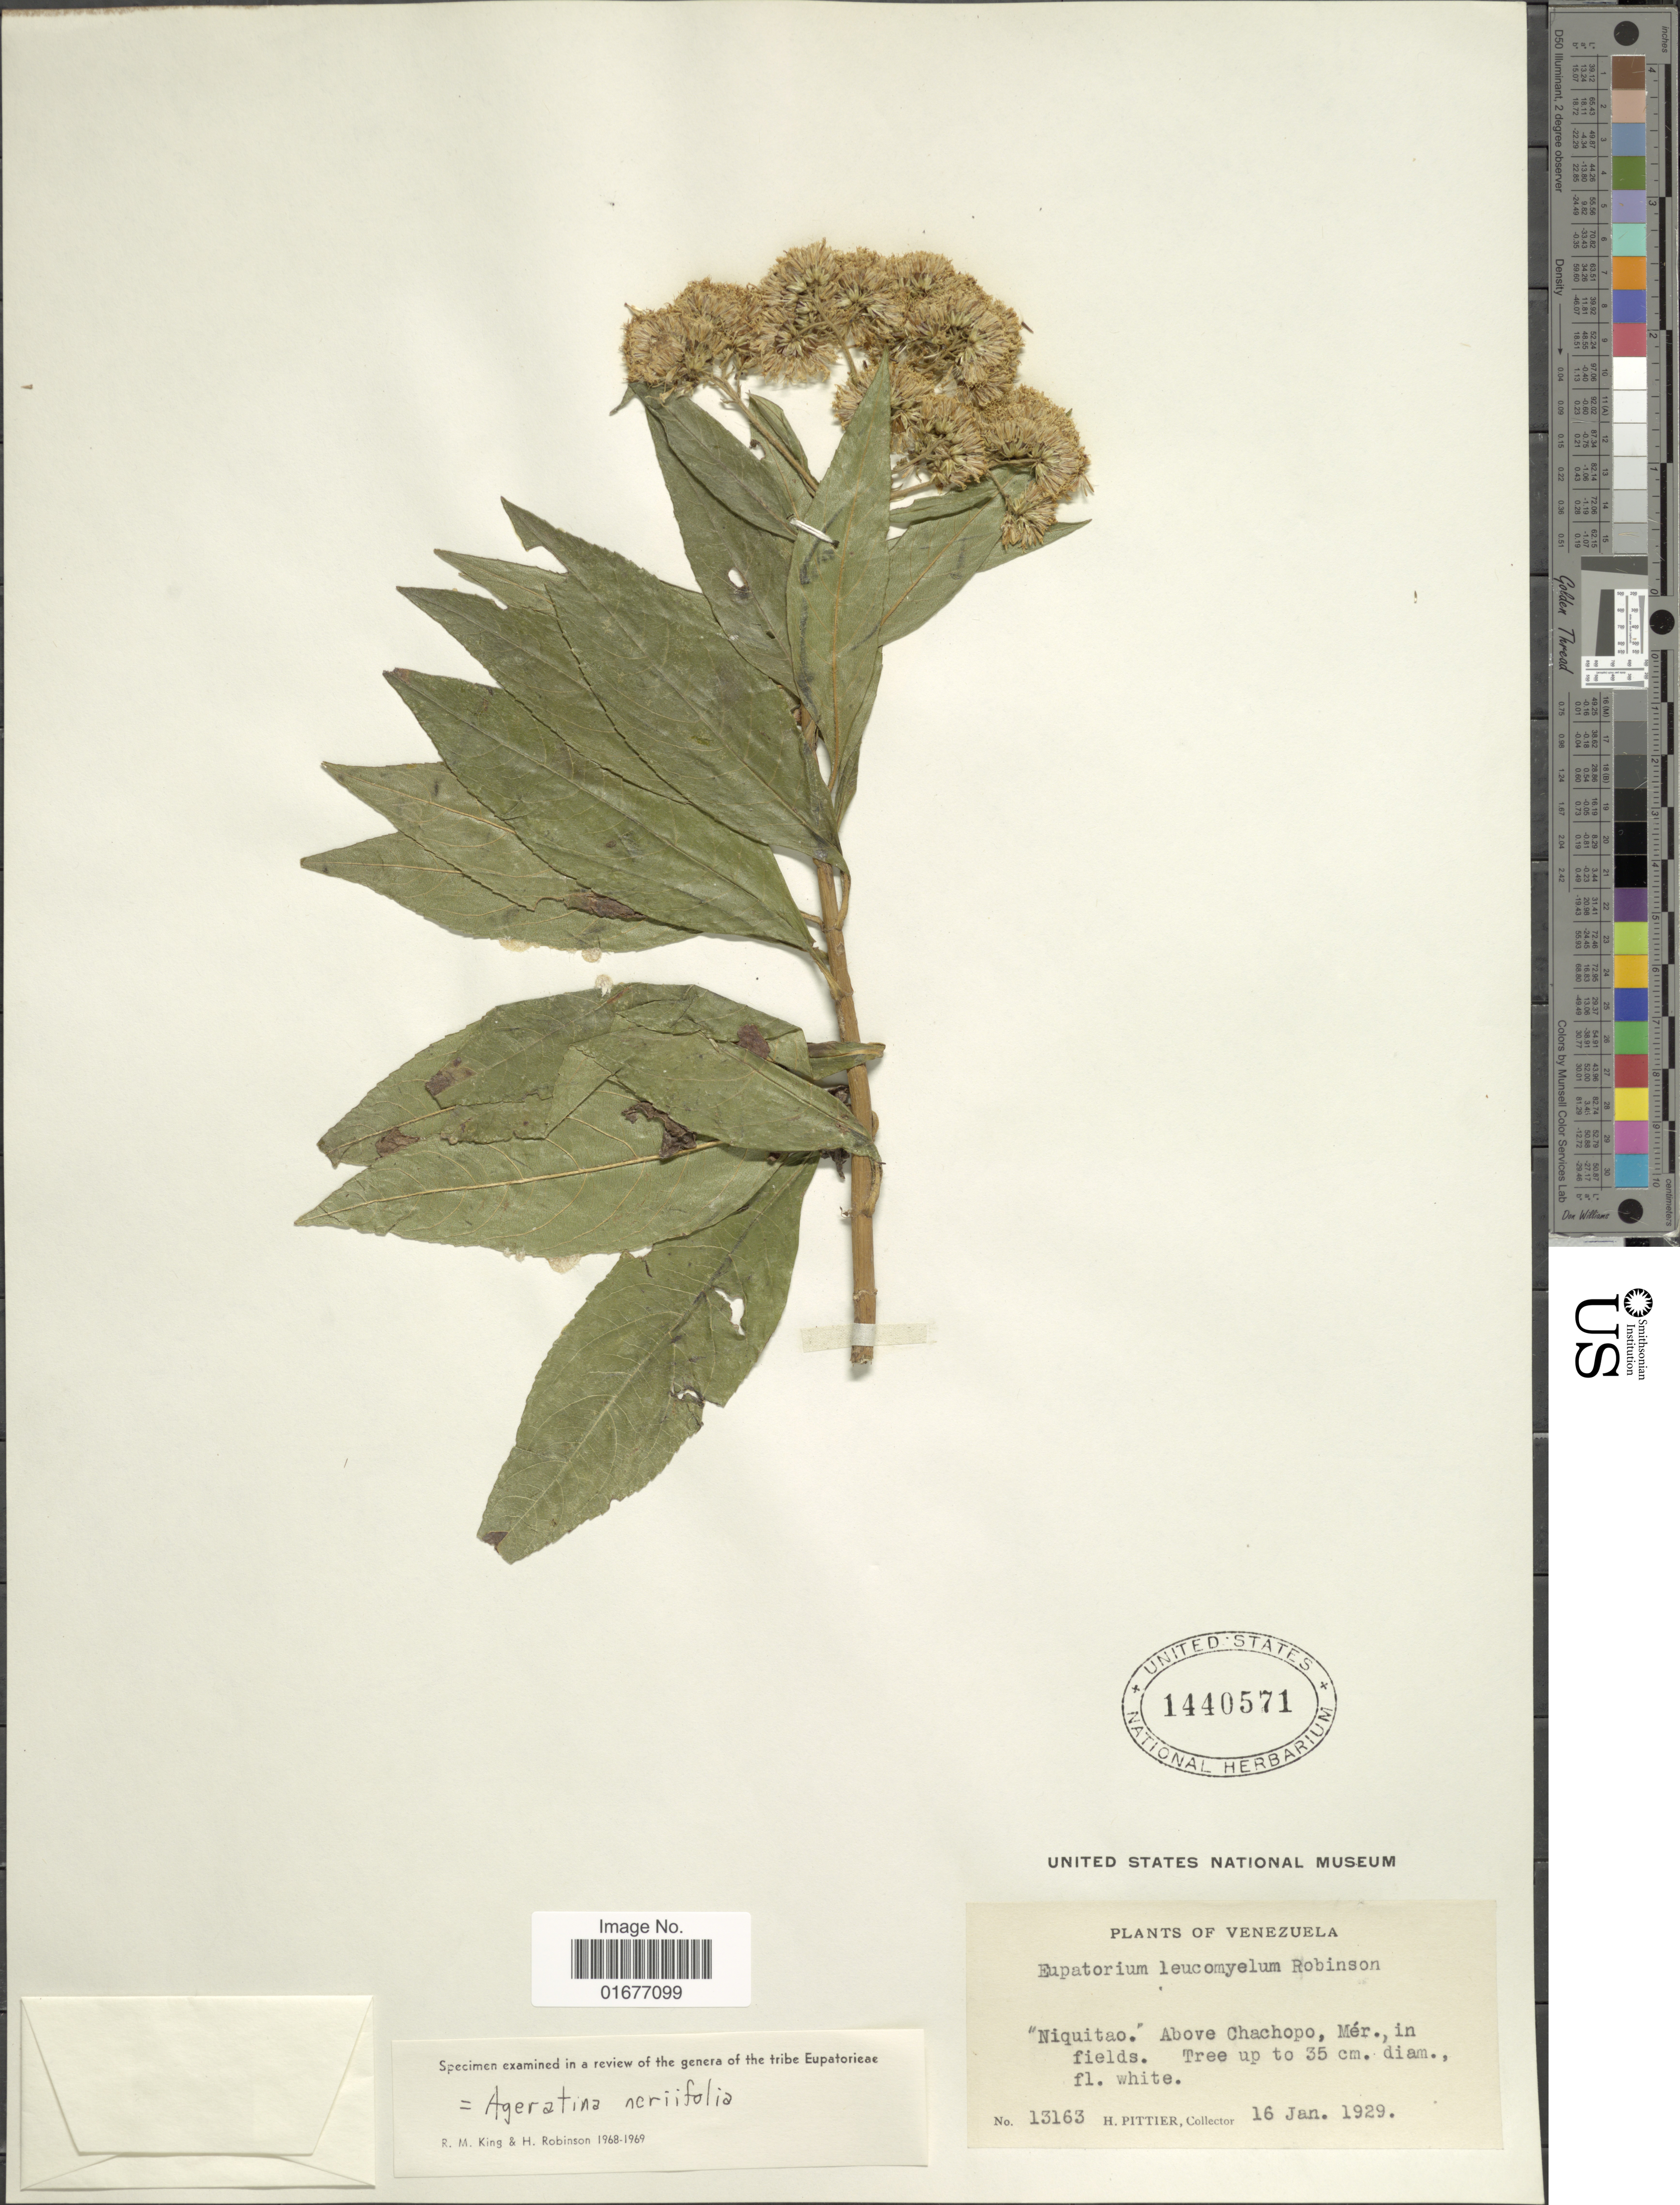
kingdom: Plantae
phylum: Tracheophyta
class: Magnoliopsida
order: Asterales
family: Asteraceae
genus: Ageratina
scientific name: Ageratina neriifolia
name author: (B.L. Rob.) R.M. King & H. Rob.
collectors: H. F. Pittier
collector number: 13163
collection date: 1929-01-16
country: Venezuela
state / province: Mérida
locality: Niquitao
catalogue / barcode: US 1440571